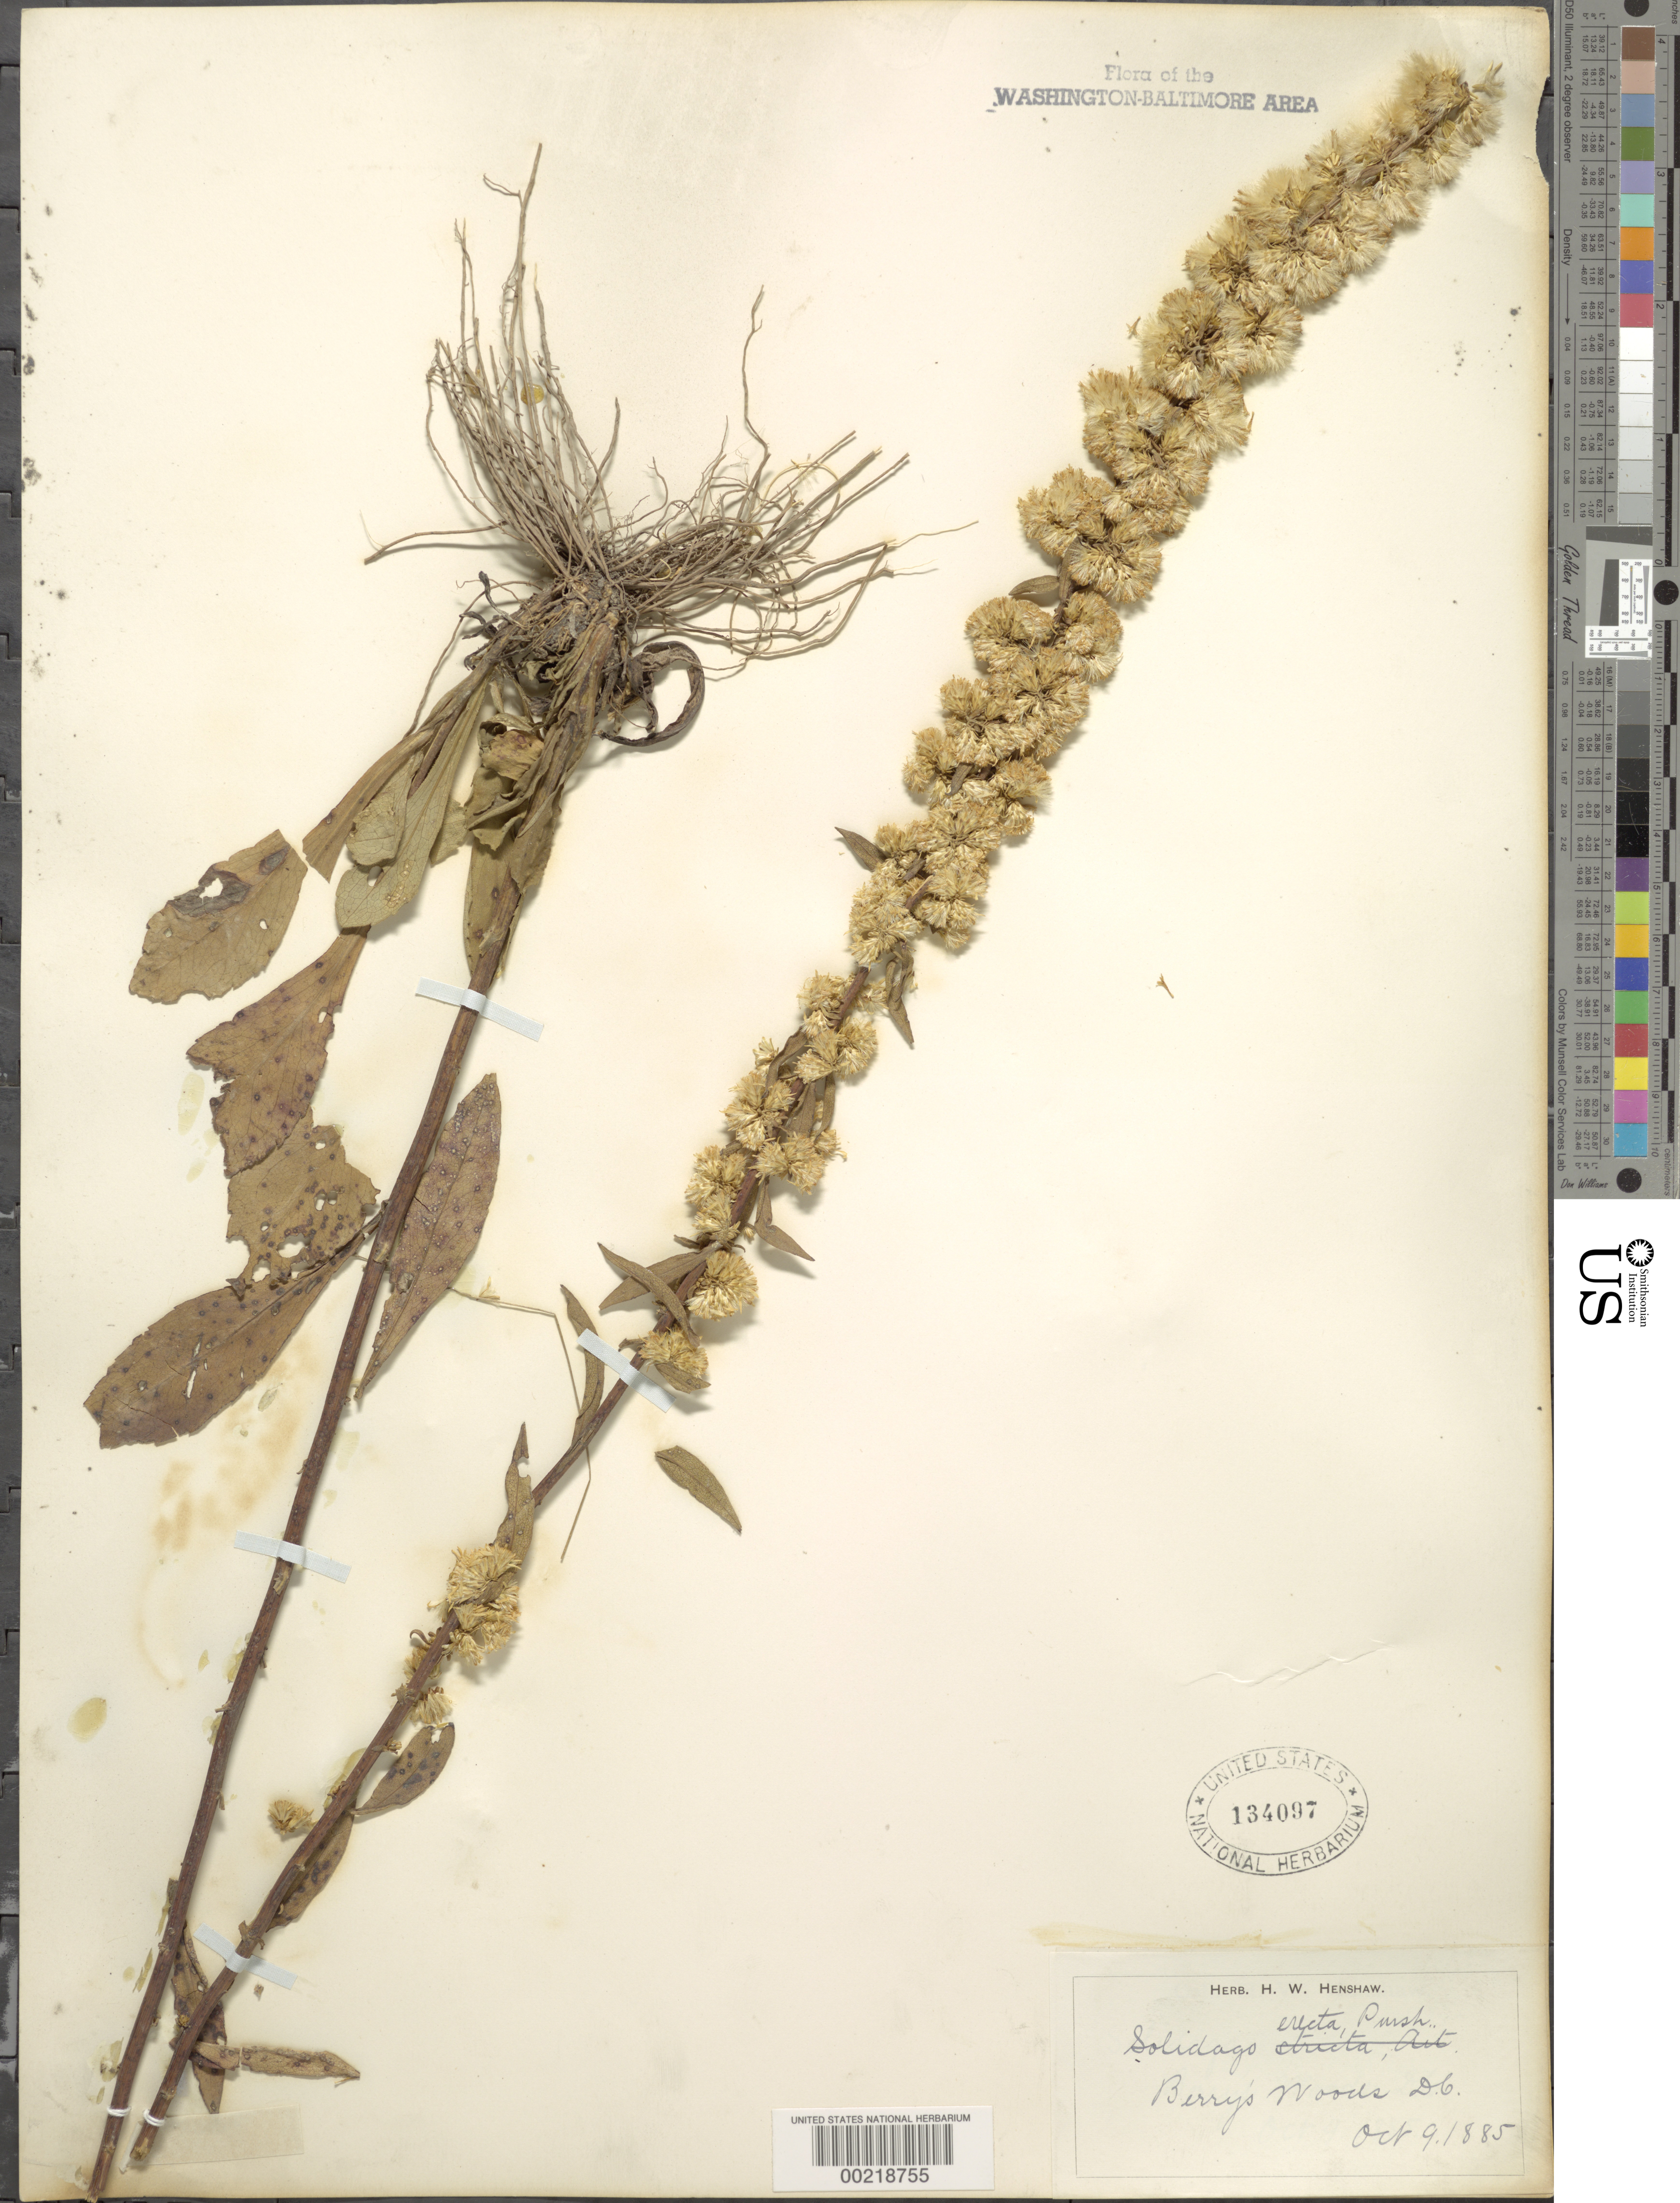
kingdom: Plantae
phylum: Tracheophyta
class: Magnoliopsida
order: Asterales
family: Asteraceae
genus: Solidago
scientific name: Solidago erecta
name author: Pursh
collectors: H. Henshaw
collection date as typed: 09 Oct 1885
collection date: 1885-10-09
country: United States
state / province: District of Columbia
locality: Berrys Woods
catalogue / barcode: US 134097